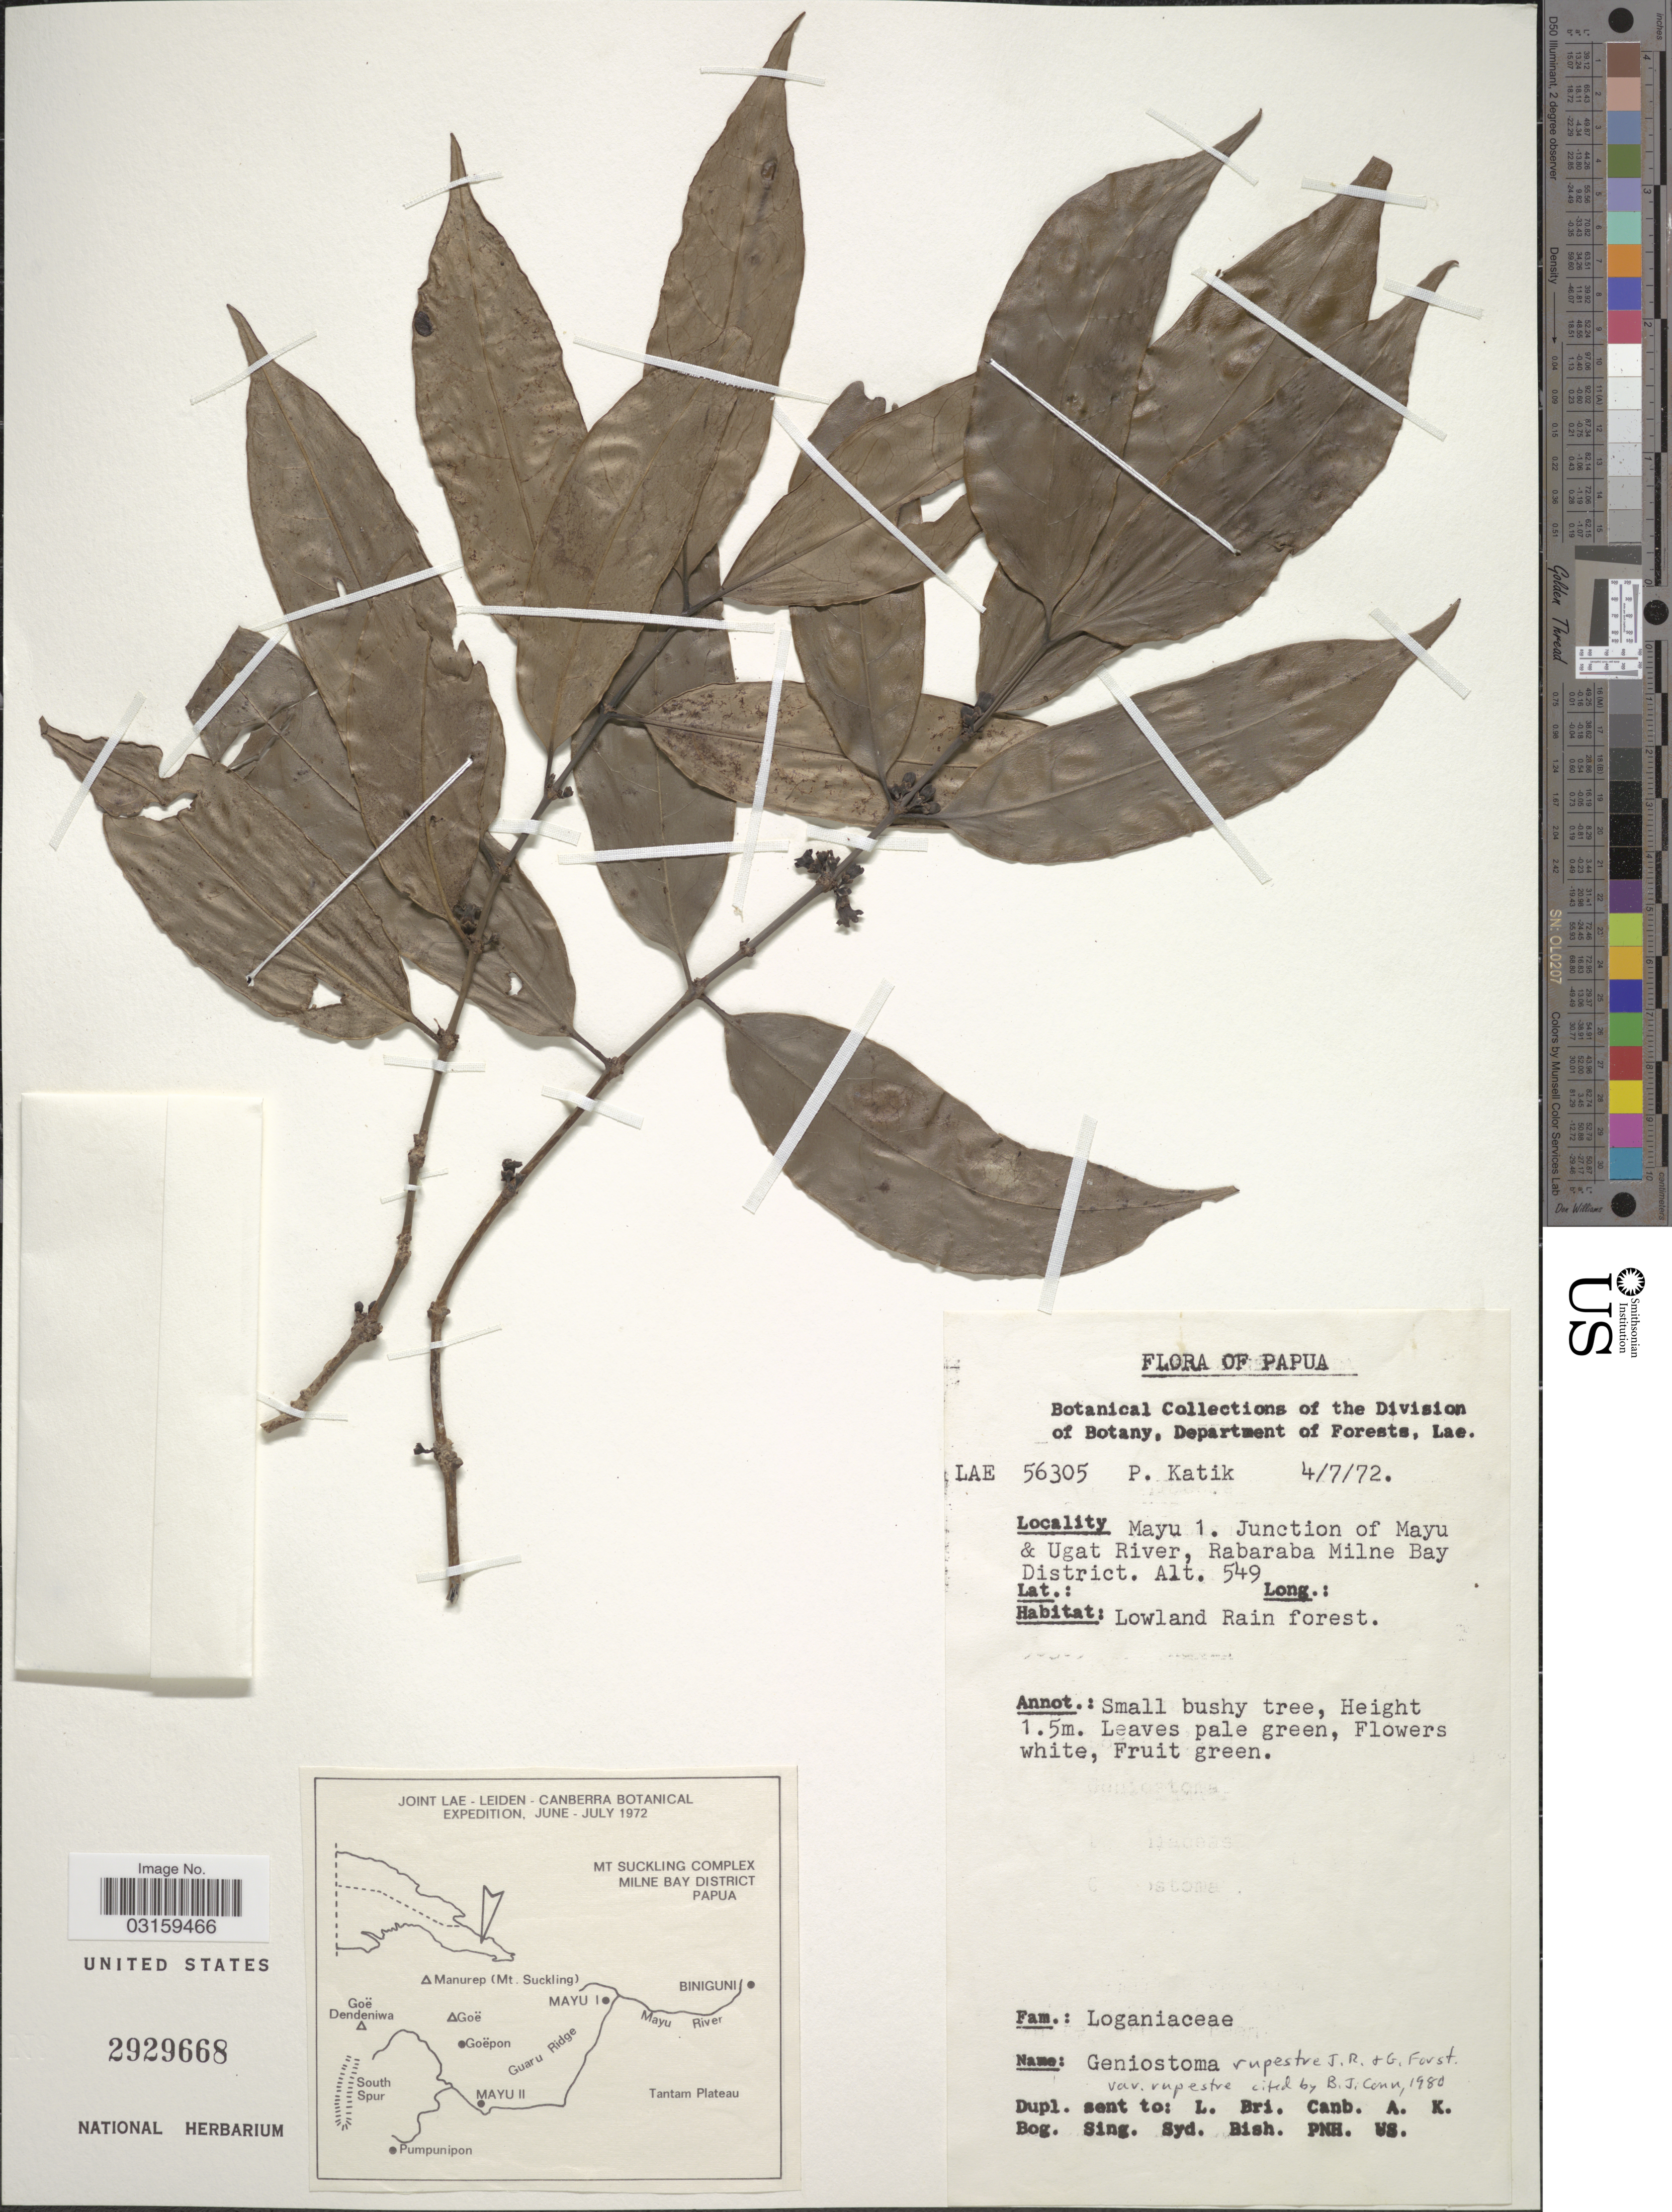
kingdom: Plantae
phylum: Tracheophyta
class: Magnoliopsida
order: Gentianales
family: Loganiaceae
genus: Geniostoma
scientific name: Geniostoma rupestre var. rupestre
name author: J.R. Forst. & G. Forst.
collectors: P. Katik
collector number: LAE56305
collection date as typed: Transcribed d/m/y: 4/7/72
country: Papua New Guinea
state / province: Milne Bay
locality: Mayu 1. Junction of Mayu & Ugat River, Rabaraba Milne Bay District.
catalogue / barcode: US 2929668